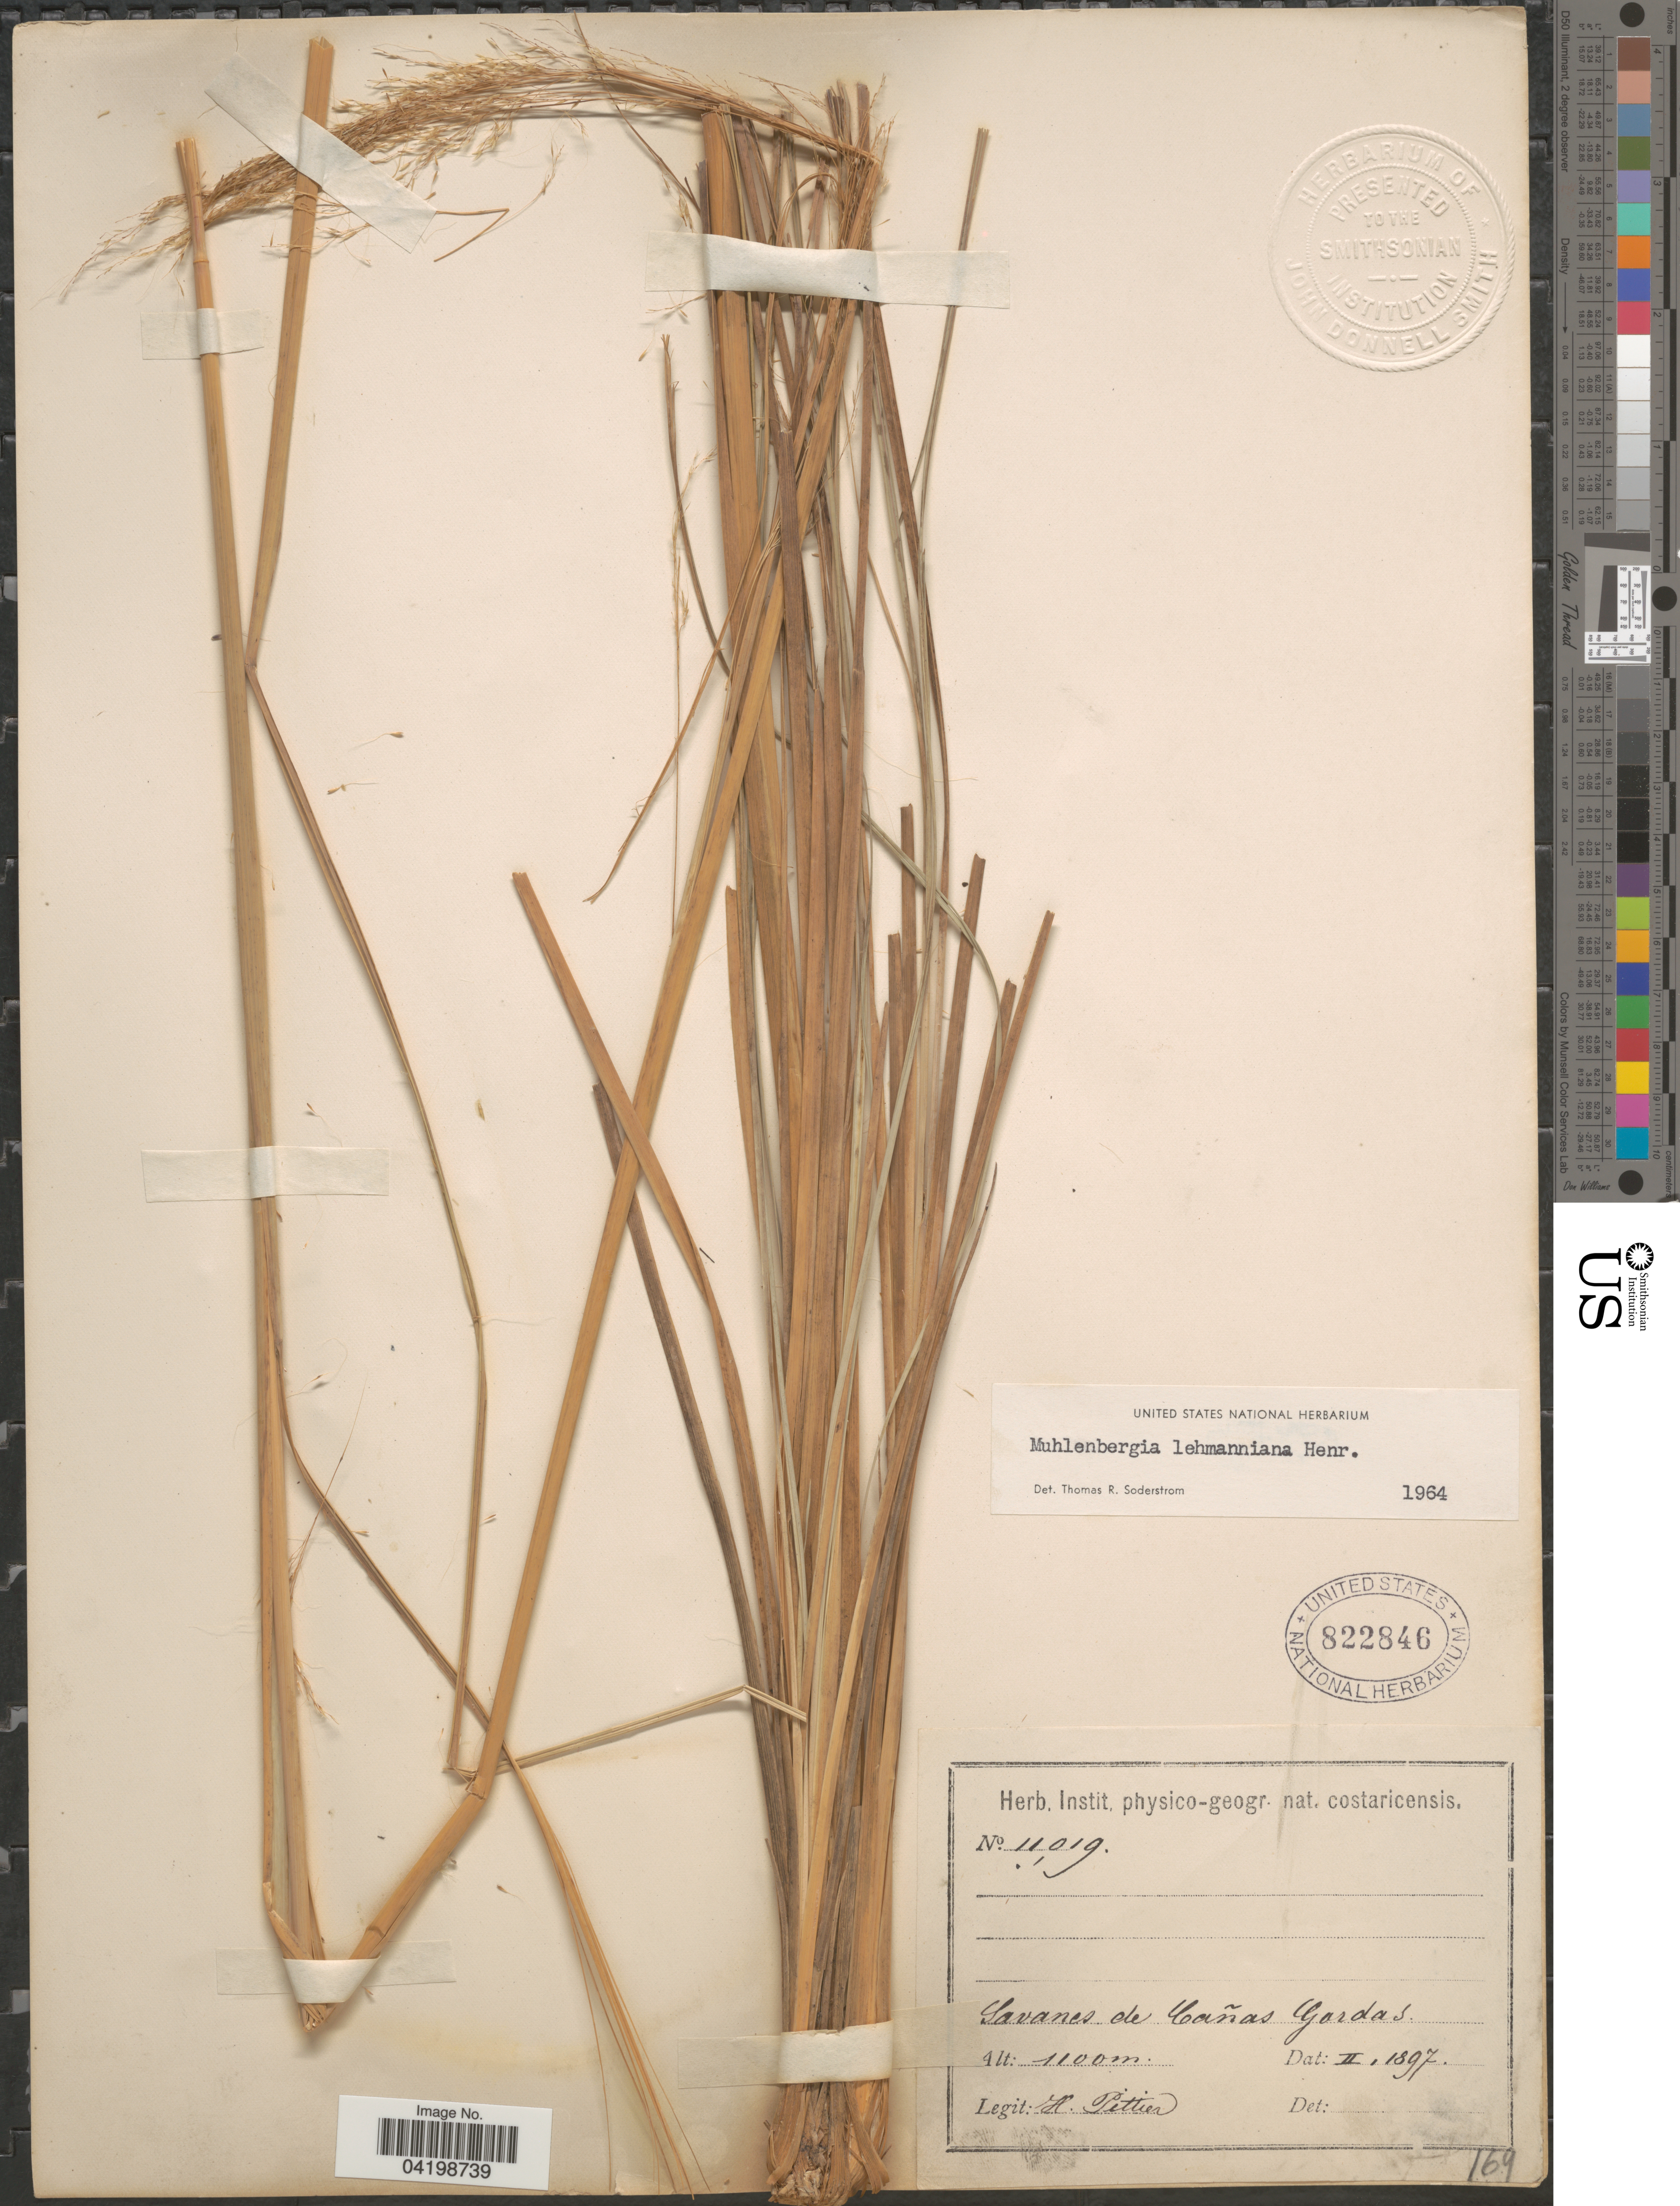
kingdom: Plantae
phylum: Tracheophyta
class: Liliopsida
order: Poales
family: Poaceae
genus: Muhlenbergia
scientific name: Muhlenbergia lehmanniana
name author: Henr.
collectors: H. F. Pittier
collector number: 11019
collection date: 1897-02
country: Costa Rica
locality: Savanes de Cañas Gordas.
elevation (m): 1100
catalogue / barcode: US 822846